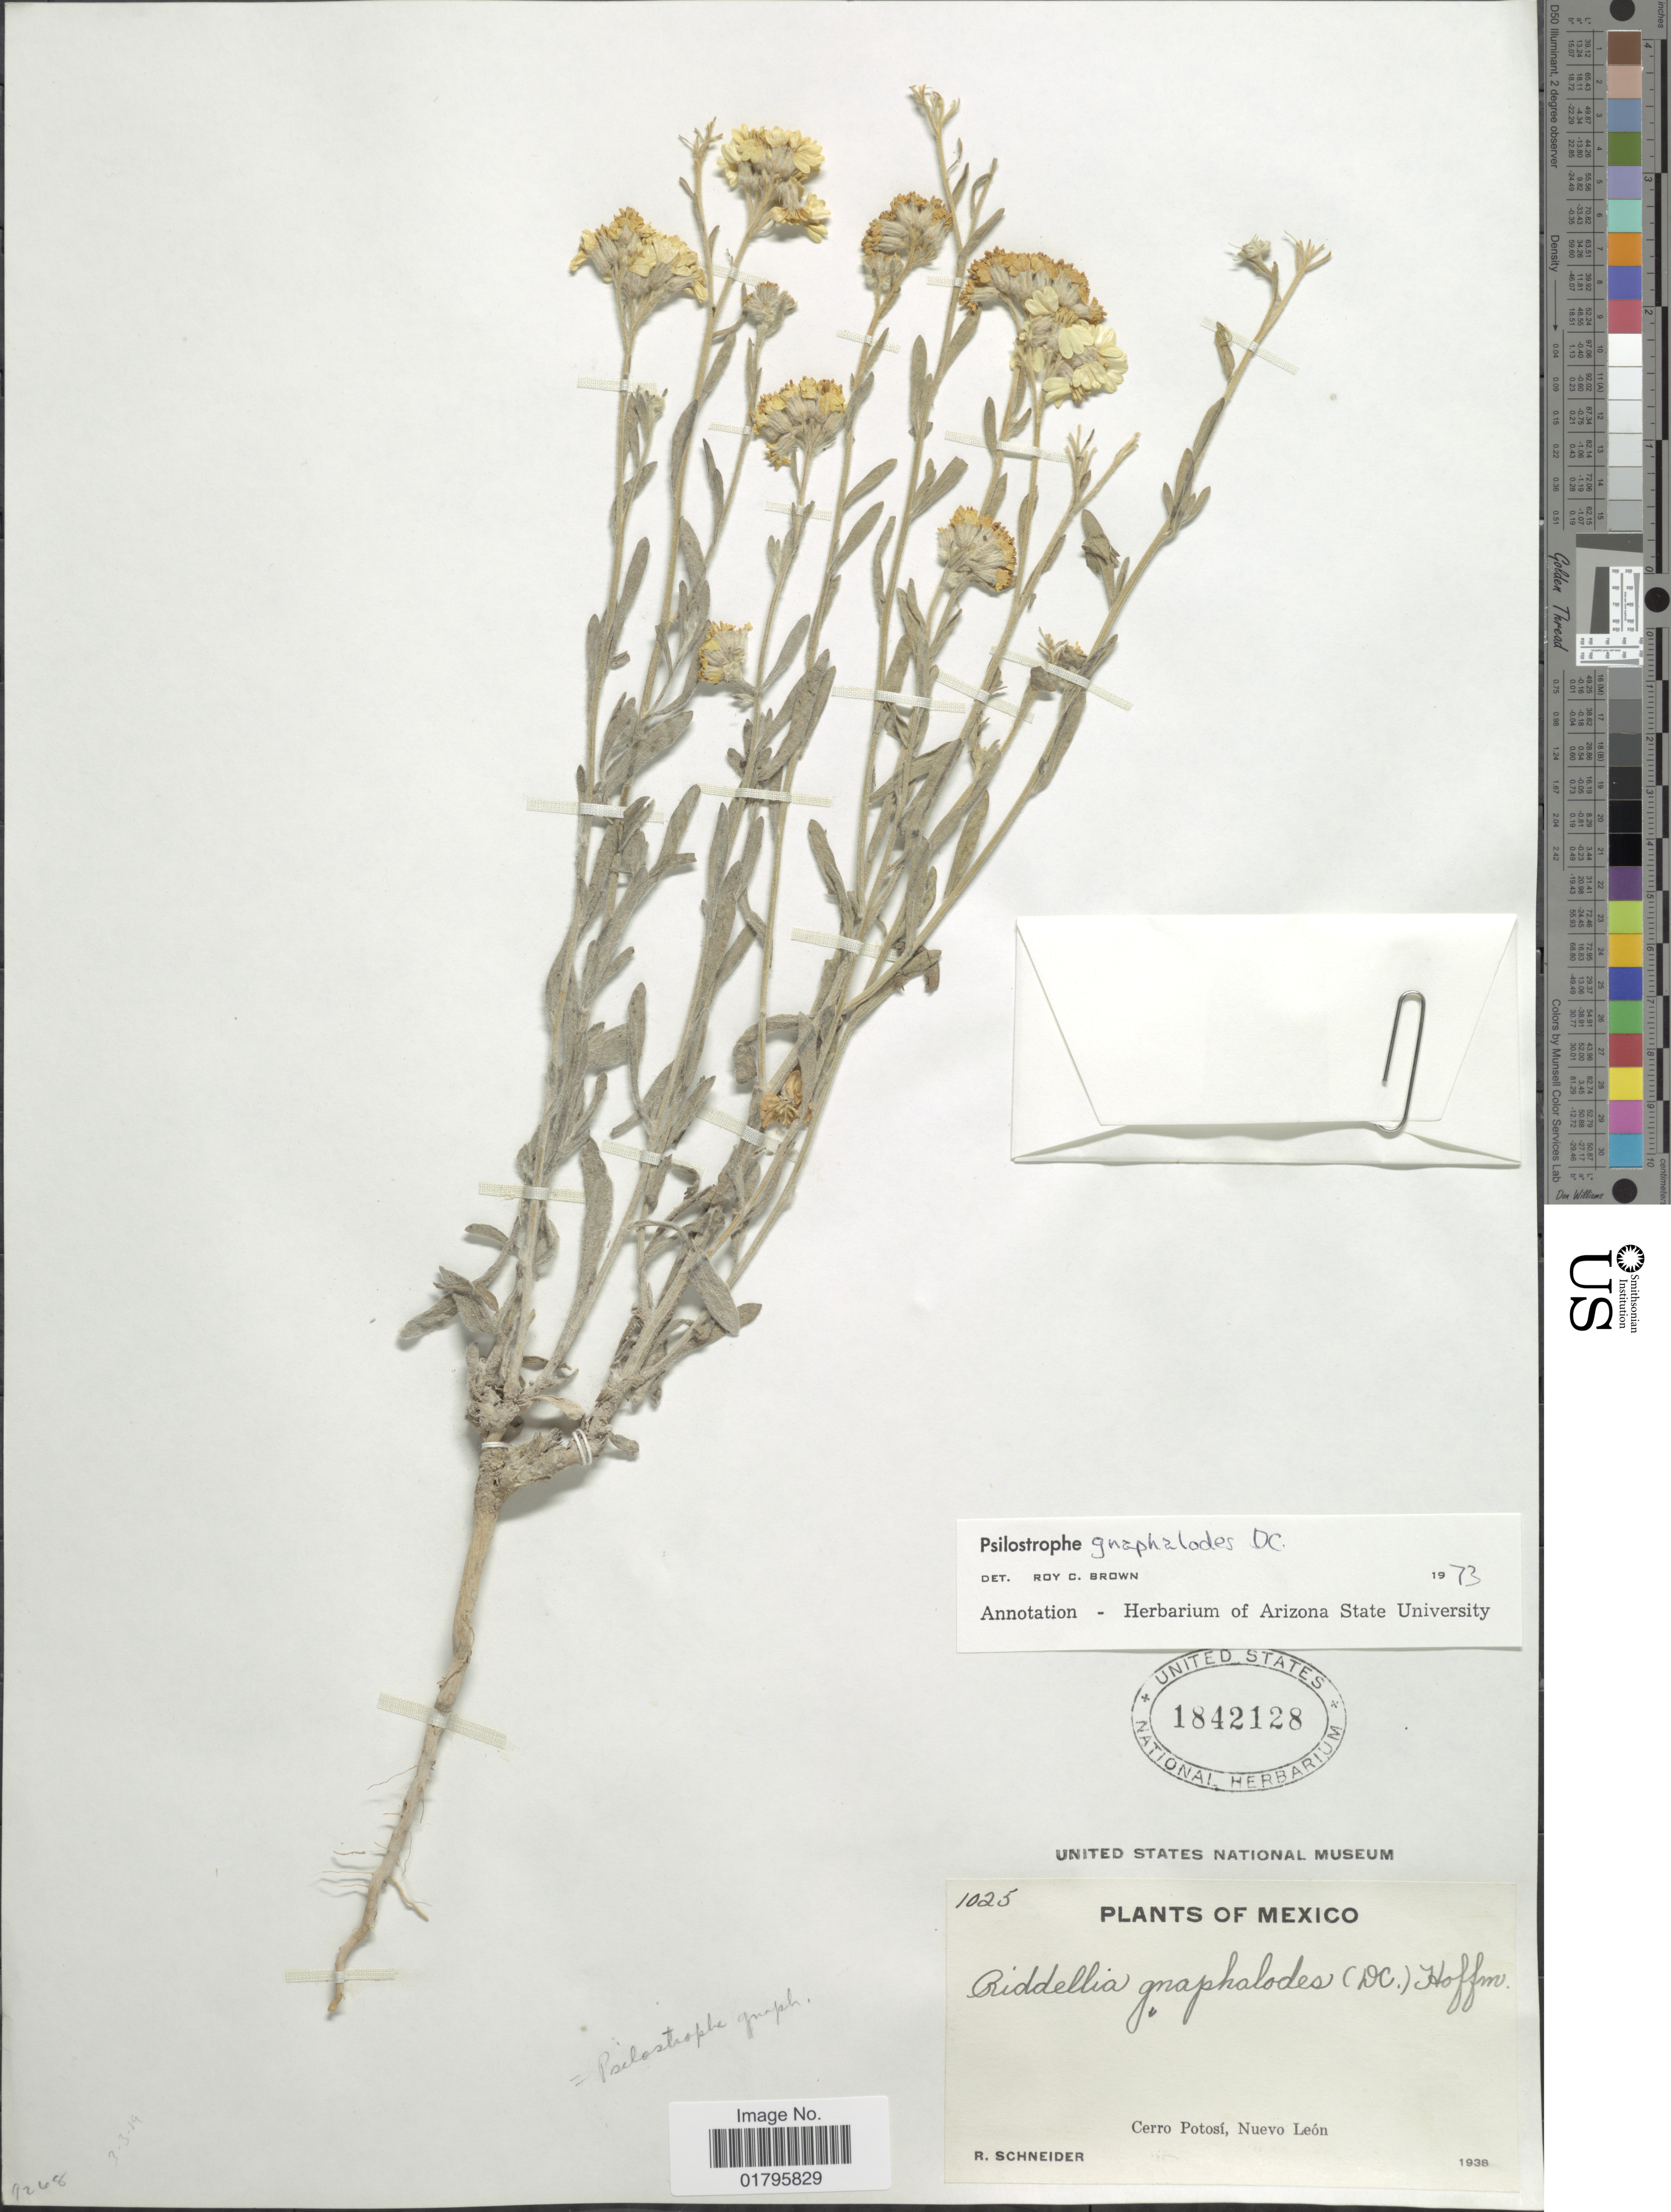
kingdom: Plantae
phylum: Tracheophyta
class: Magnoliopsida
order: Asterales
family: Asteraceae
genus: Psilostrophe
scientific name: Psilostrophe gnaphaloides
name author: DC.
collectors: R. Schneider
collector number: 1025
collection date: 1938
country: Mexico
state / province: Nuevo León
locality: Cerro Potosi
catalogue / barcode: US 1842128